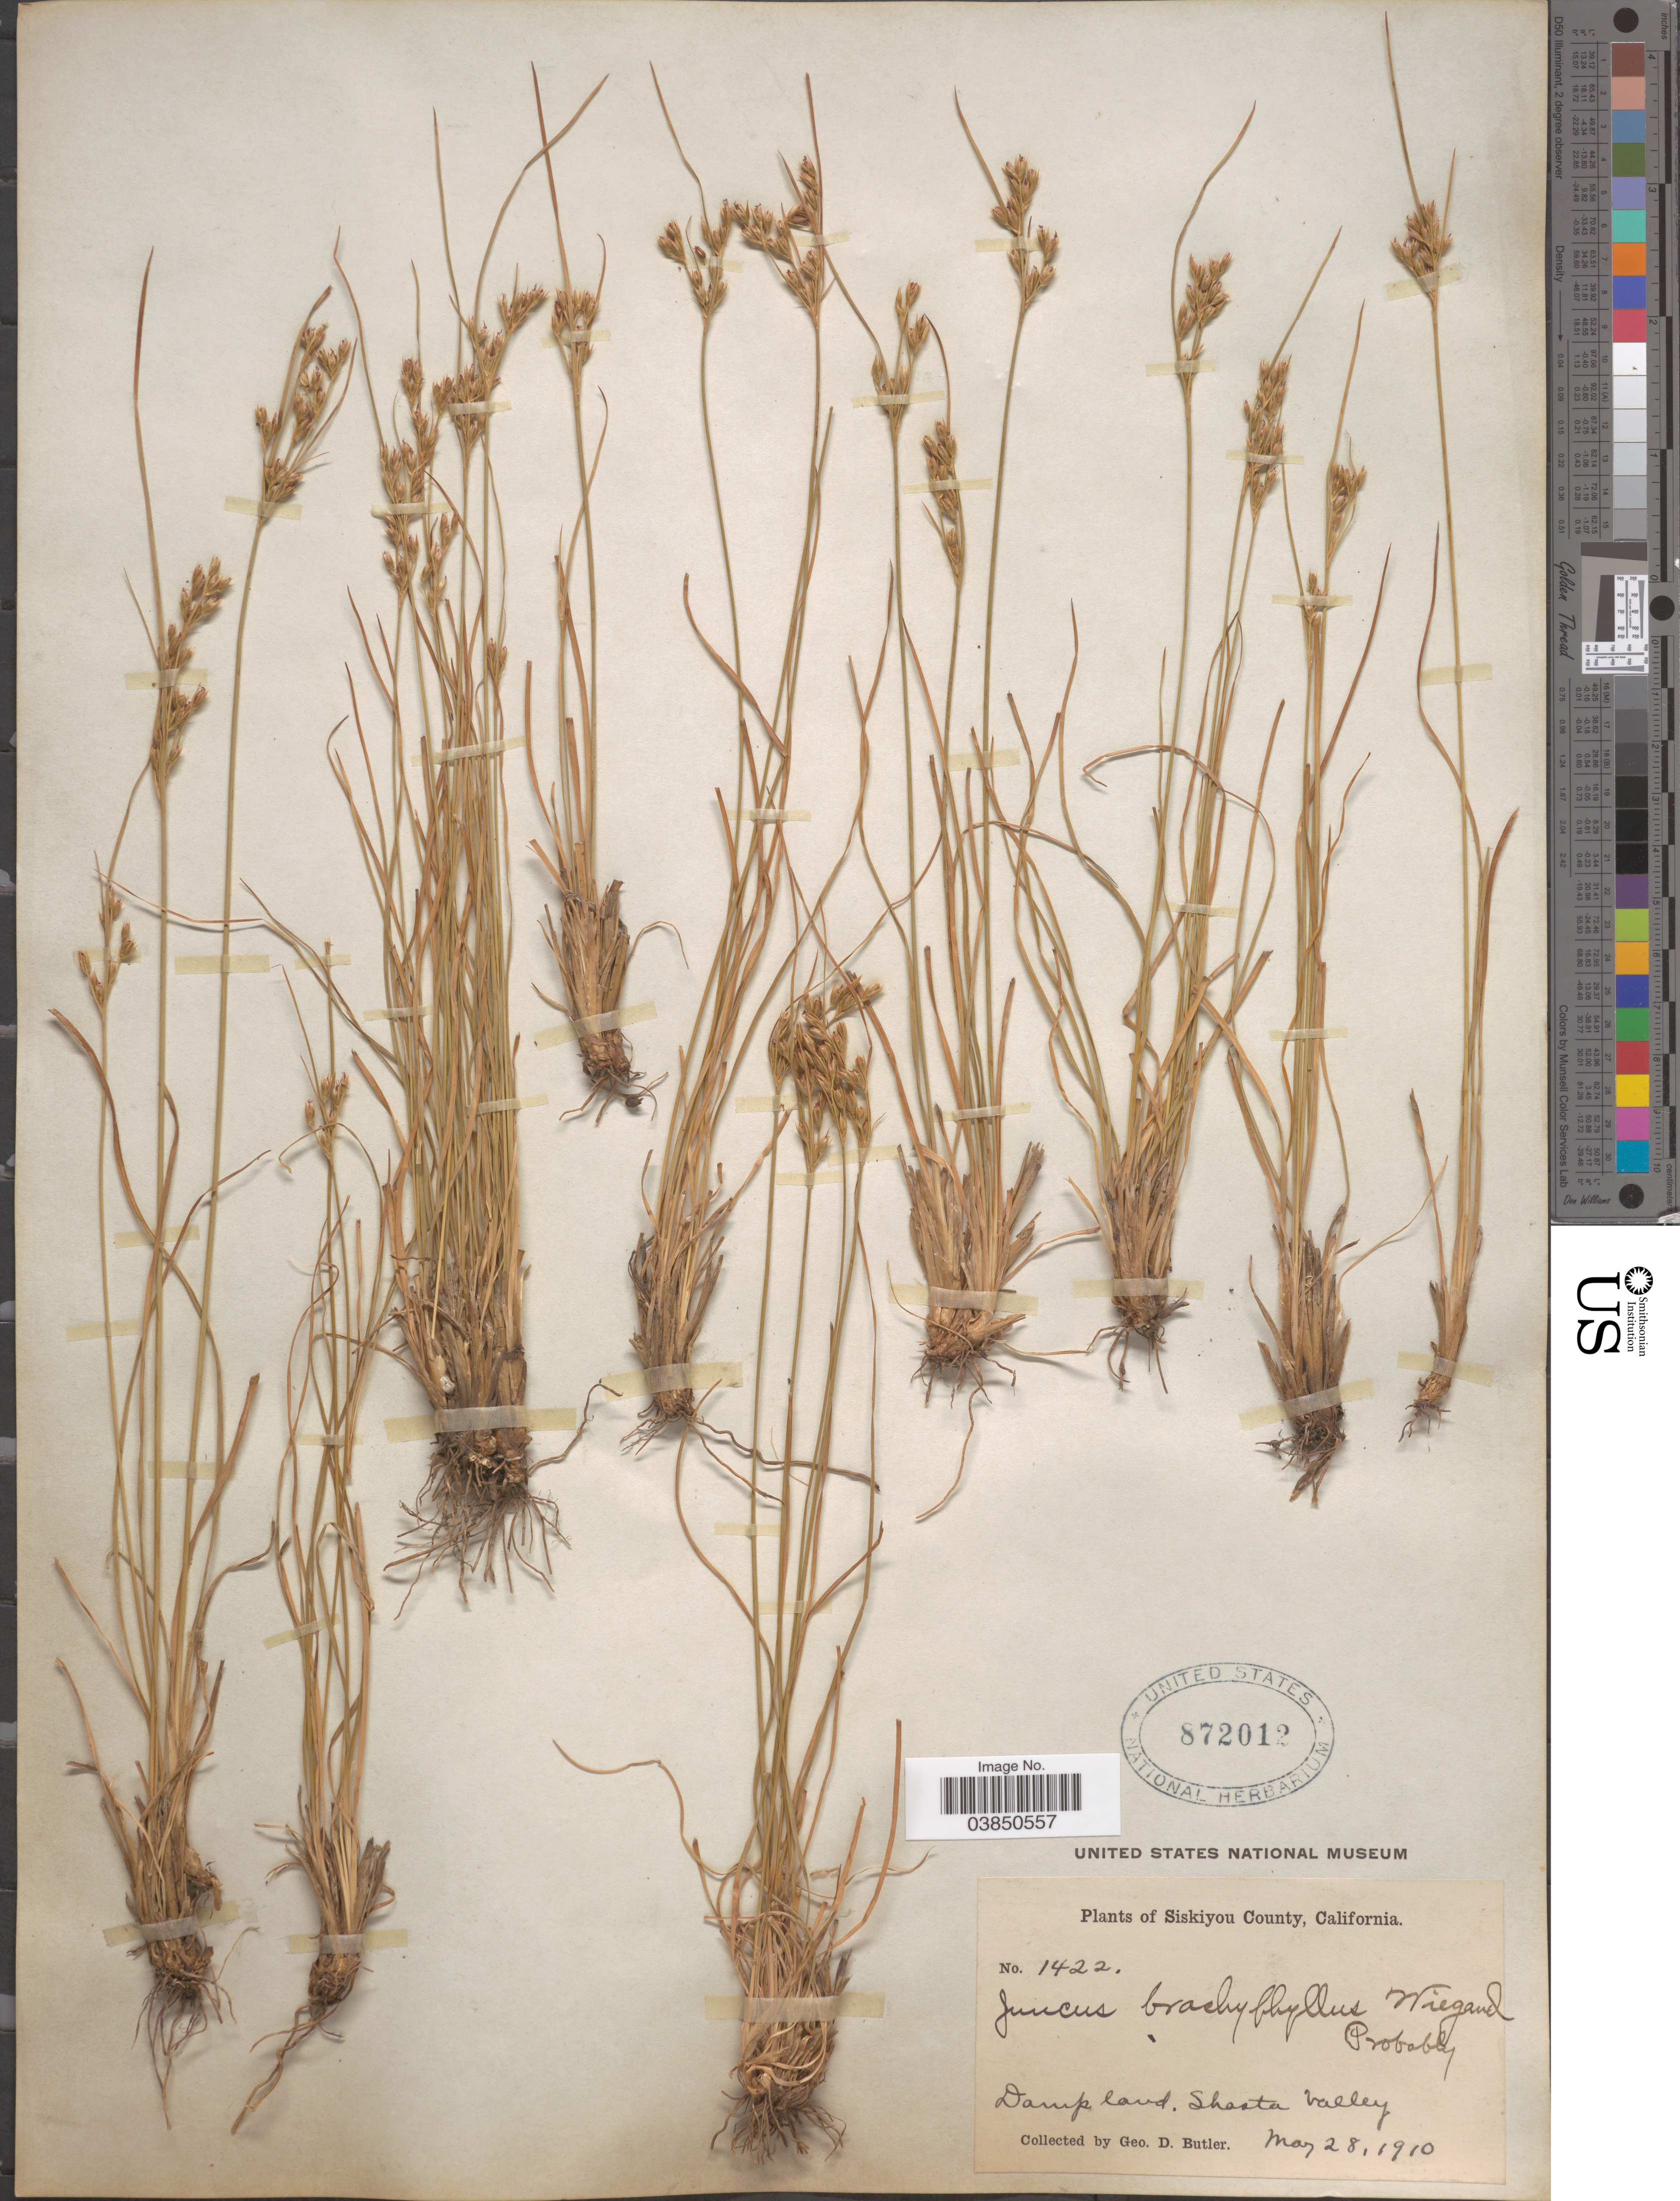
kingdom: Plantae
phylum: Tracheophyta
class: Liliopsida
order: Poales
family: Juncaceae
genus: Juncus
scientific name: Juncus brachycephalus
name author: (Engelm.) Buchenau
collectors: G. D. Butler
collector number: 1422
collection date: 1910-05-28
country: United States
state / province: California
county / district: Siskiyou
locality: Siskiyou County. Shasta Valley.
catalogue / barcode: US 872012